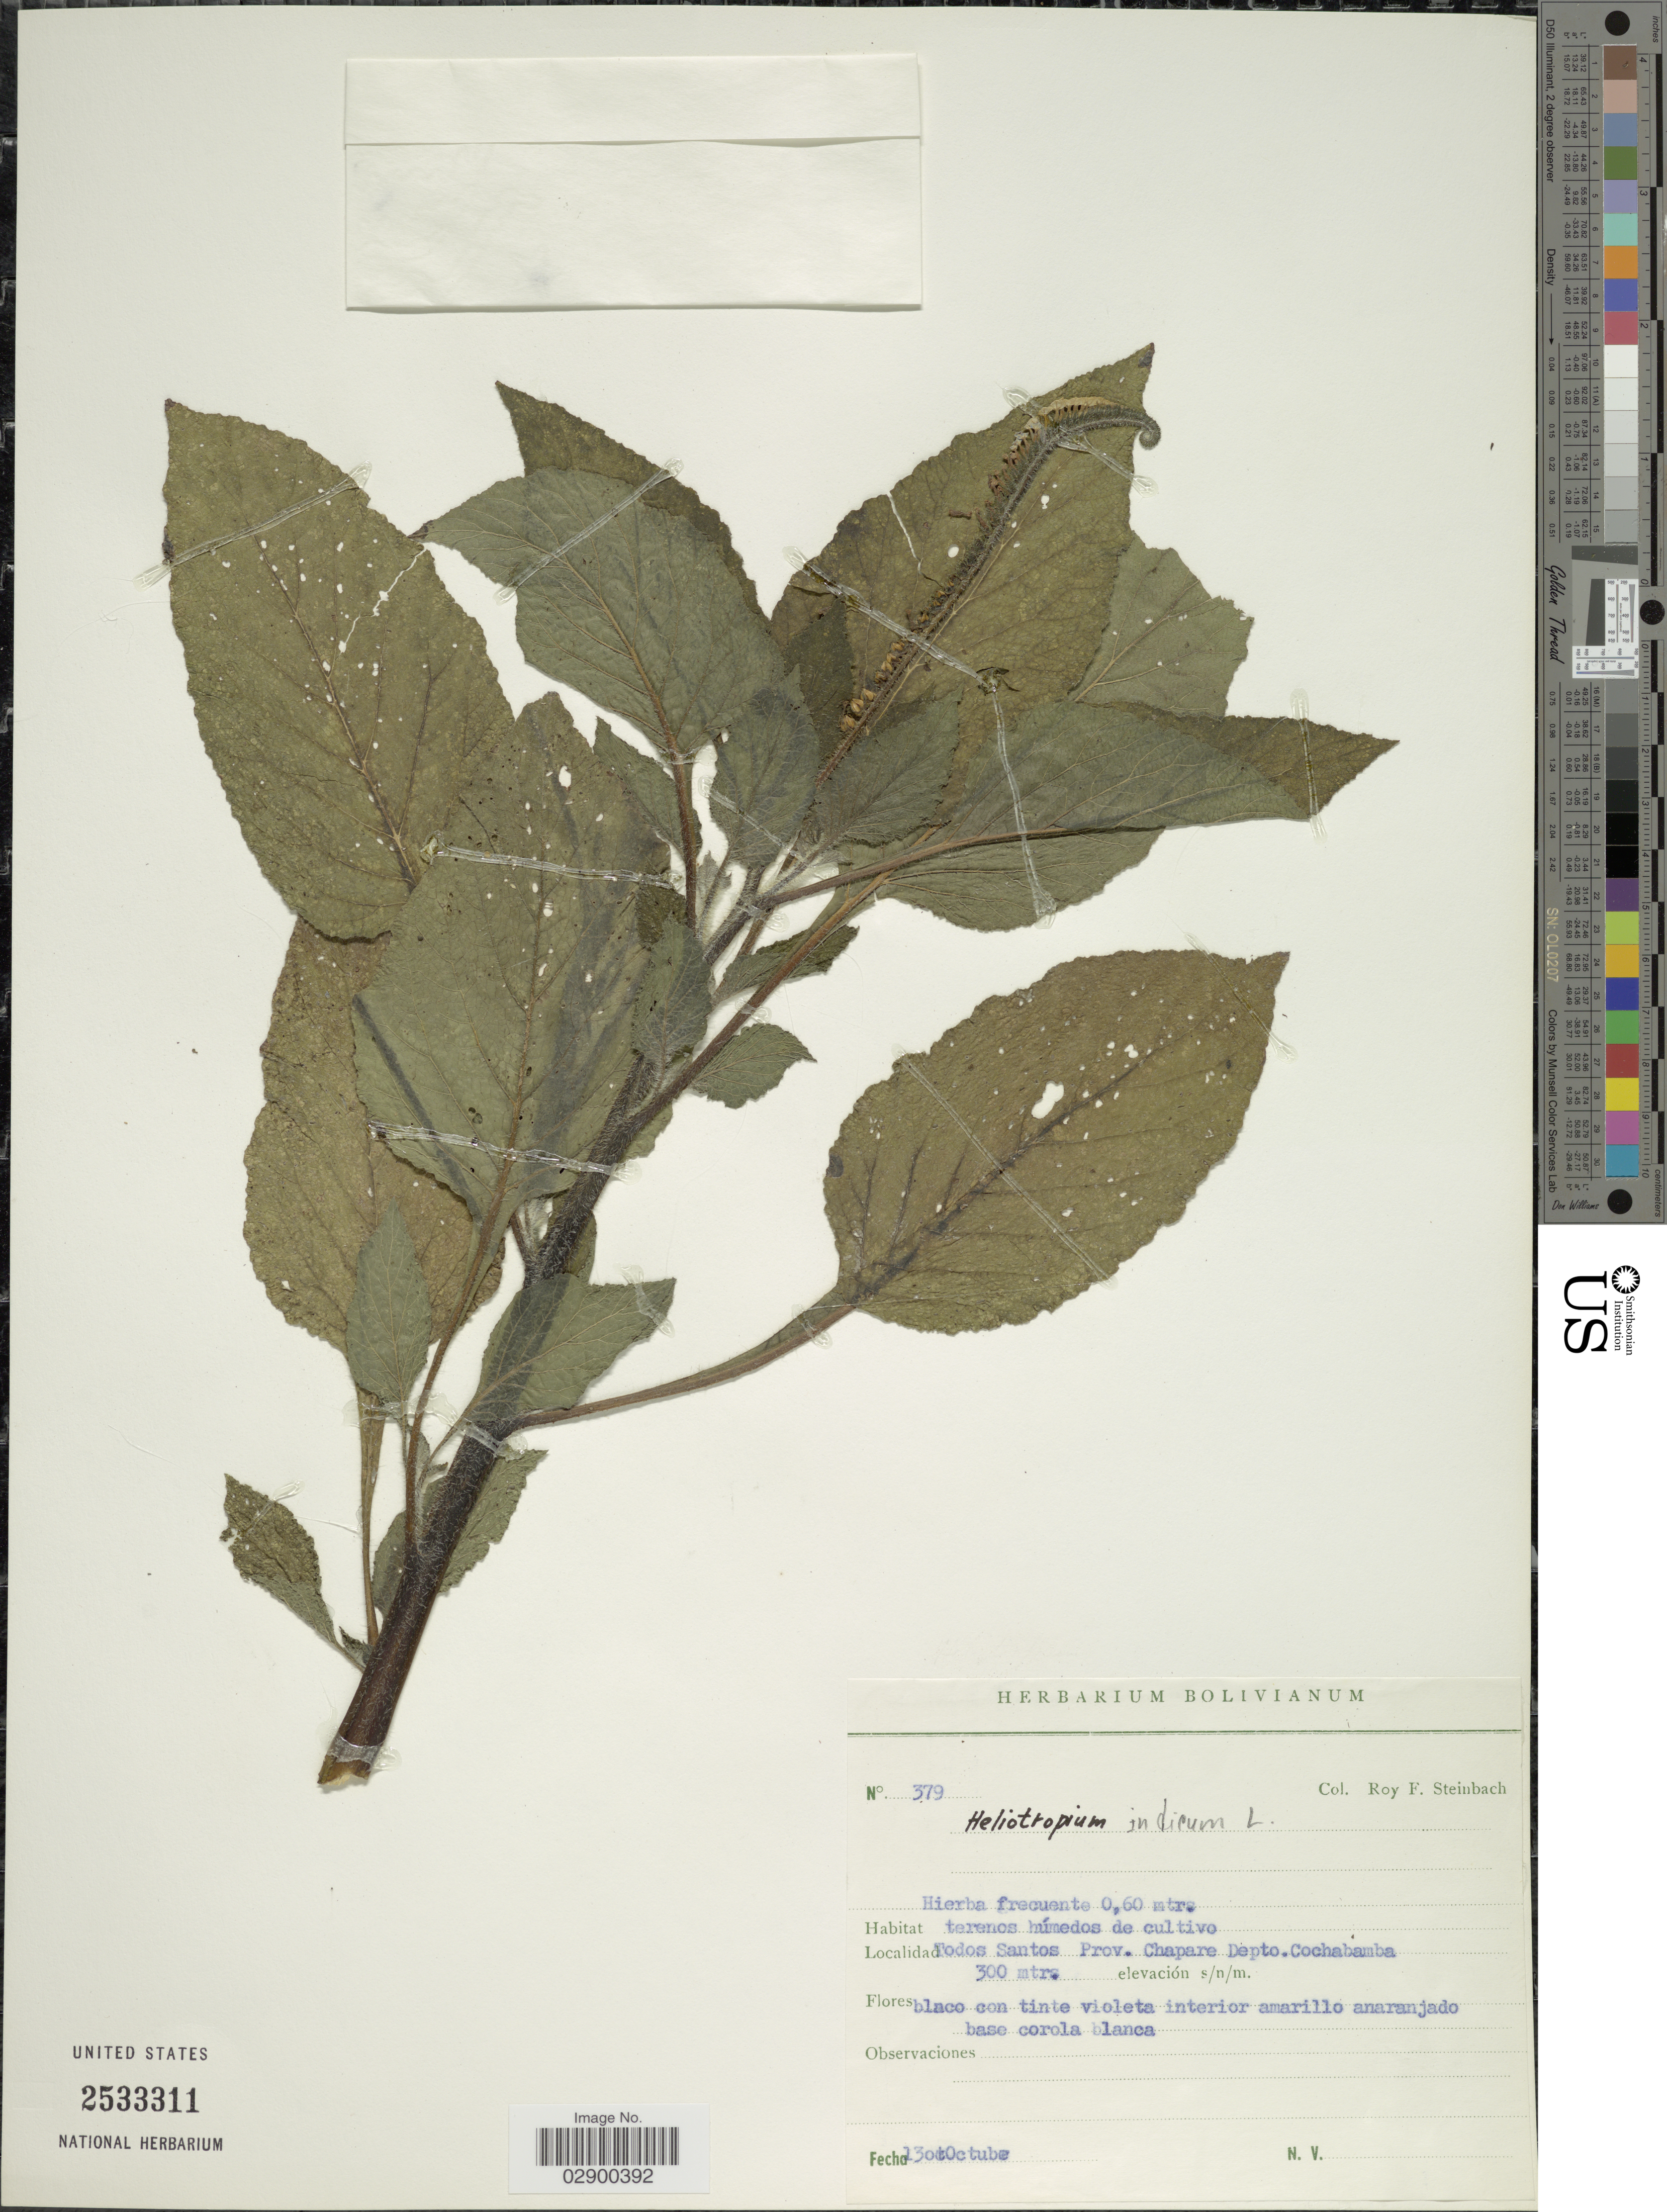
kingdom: Plantae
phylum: Tracheophyta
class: Magnoliopsida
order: Boraginales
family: Heliotropiaceae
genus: Heliotropium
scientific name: Heliotropium indicum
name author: L.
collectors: R. F. Steinbach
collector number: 379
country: Bolivia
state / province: Cochabamba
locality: Todos Santos, Prov. Chapare, Depto. Cochabamba.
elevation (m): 300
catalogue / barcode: US 2533311